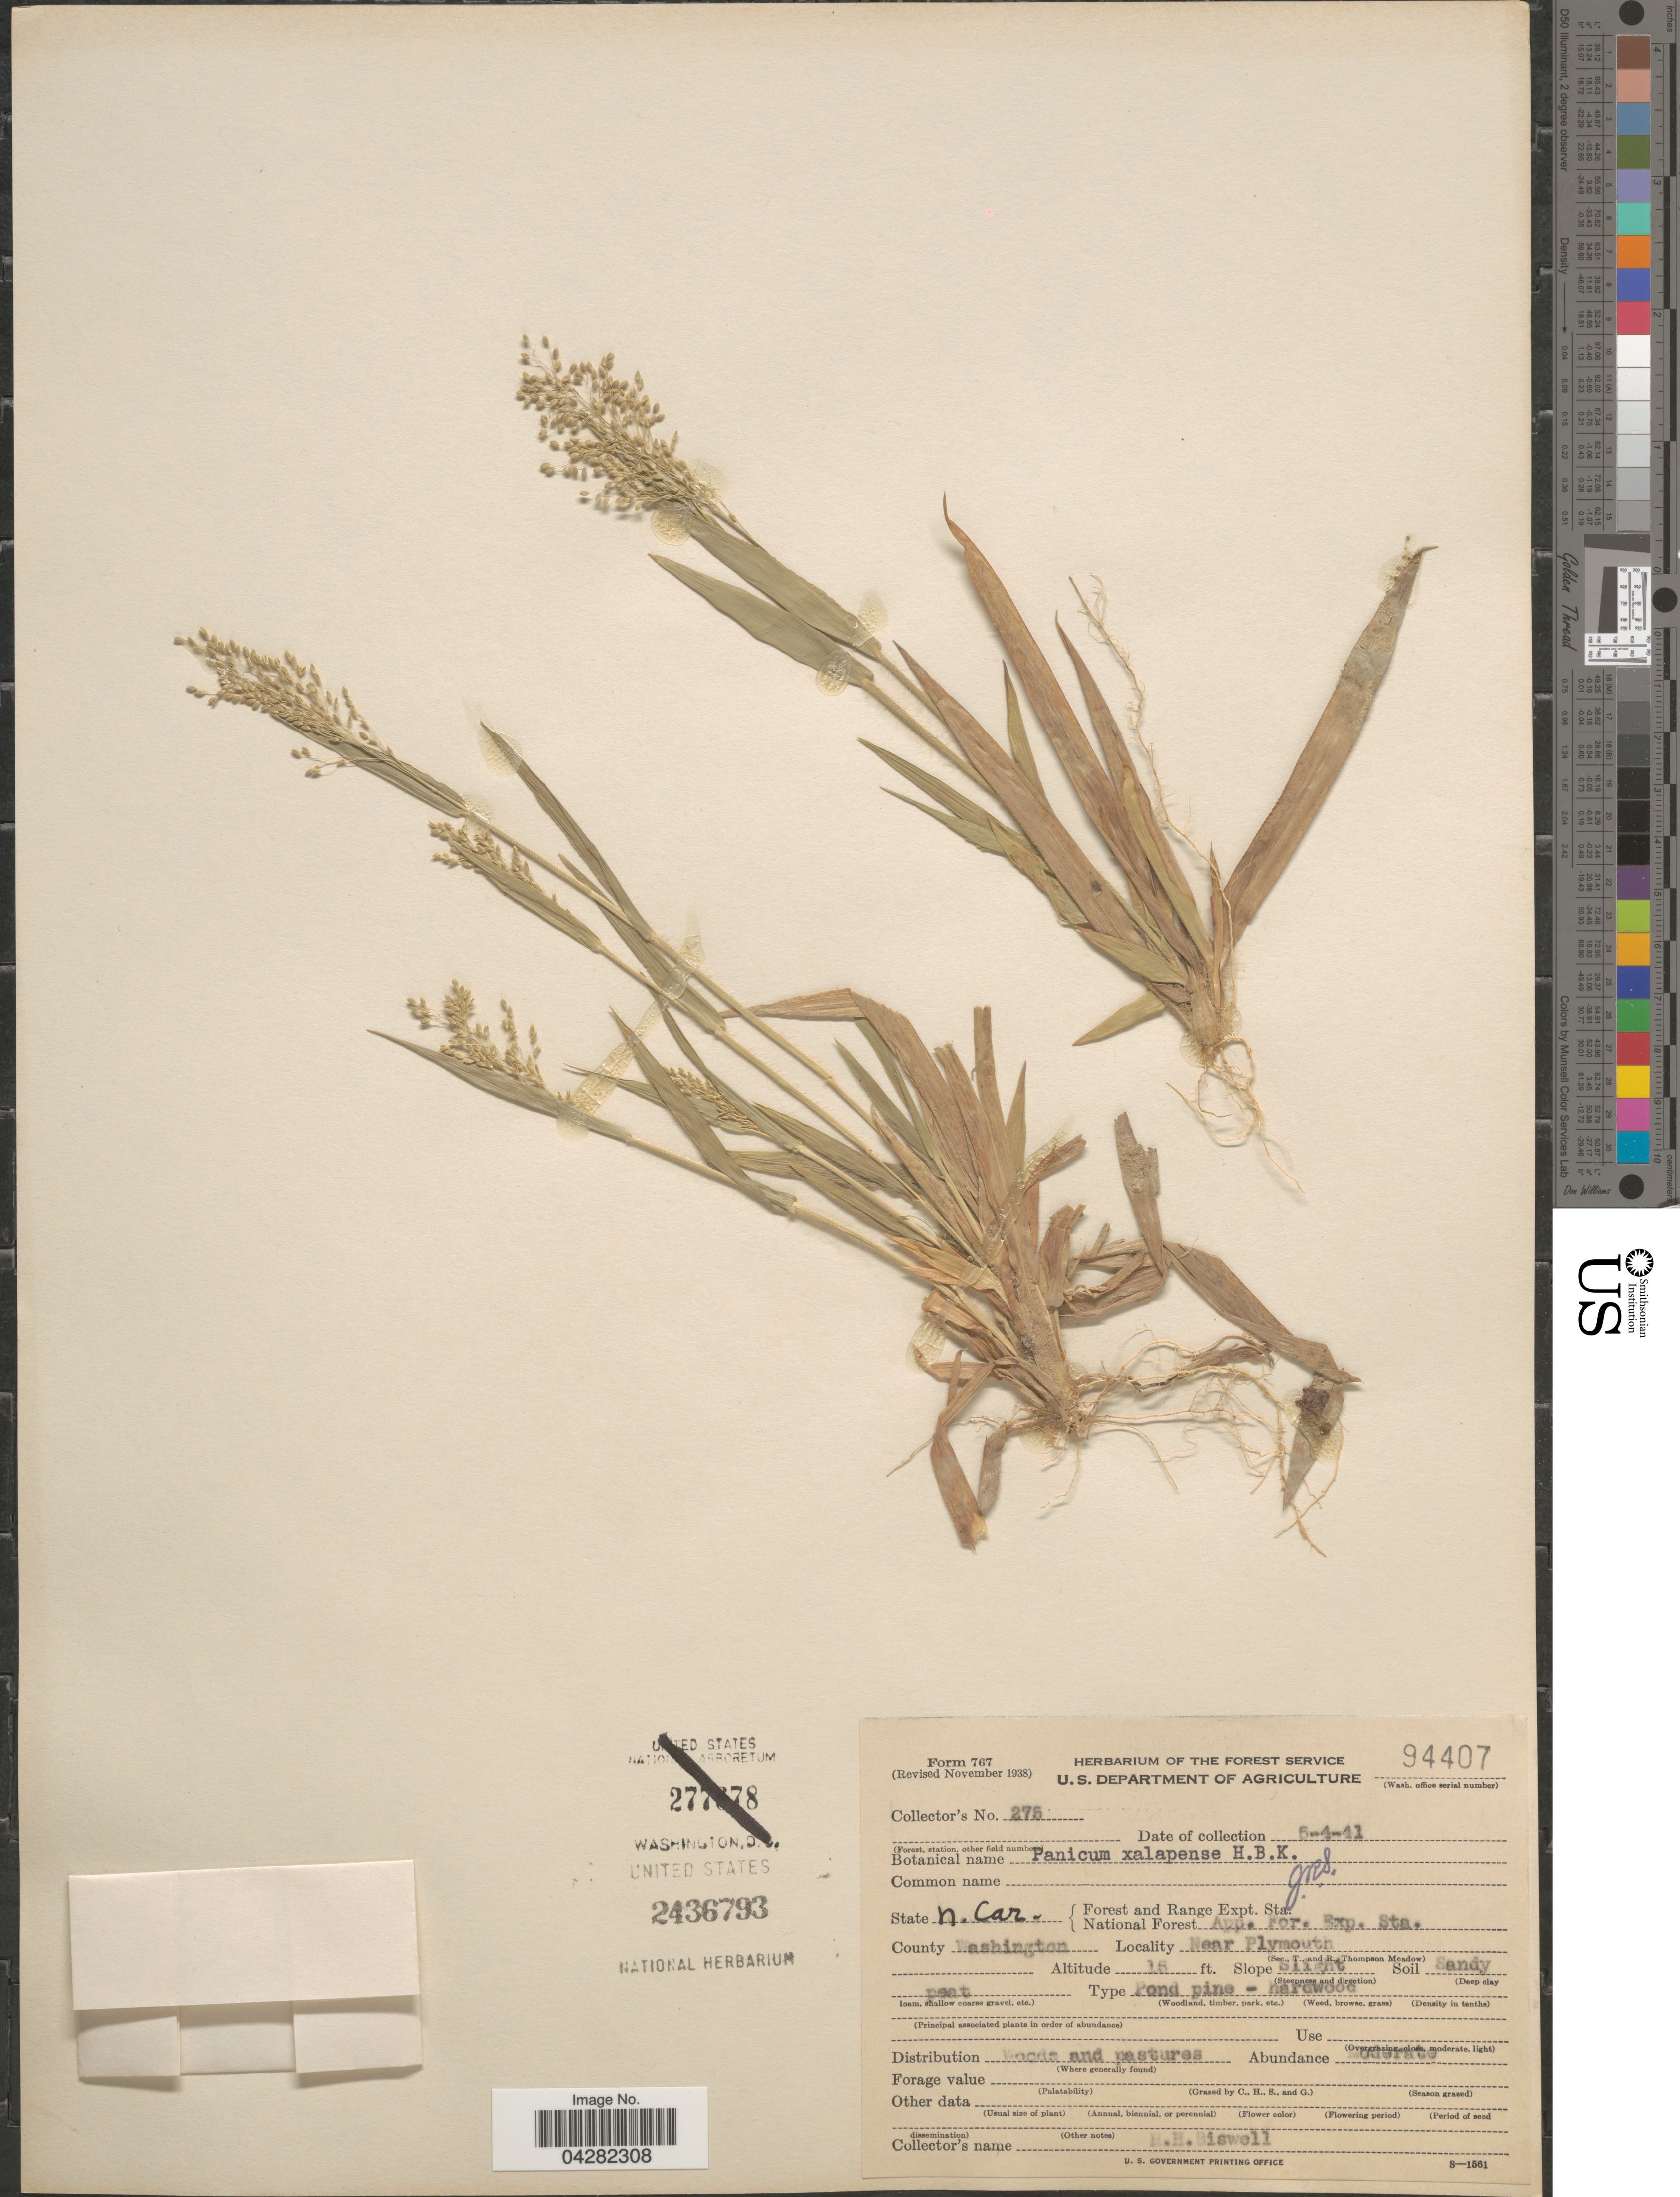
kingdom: Plantae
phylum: Tracheophyta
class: Liliopsida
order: Poales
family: Poaceae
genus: Dichanthelium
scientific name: Dichanthelium laxiflorum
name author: (Lam.) Gould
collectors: H. Biswell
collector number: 275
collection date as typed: Transcribed d/m/y: 4/5/41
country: United States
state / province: North Carolina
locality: Forest and Range Expt. Sta. National Forest App. For. Exp. Sta. County Washington. Near Plymouth.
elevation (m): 5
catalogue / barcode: US 2436793